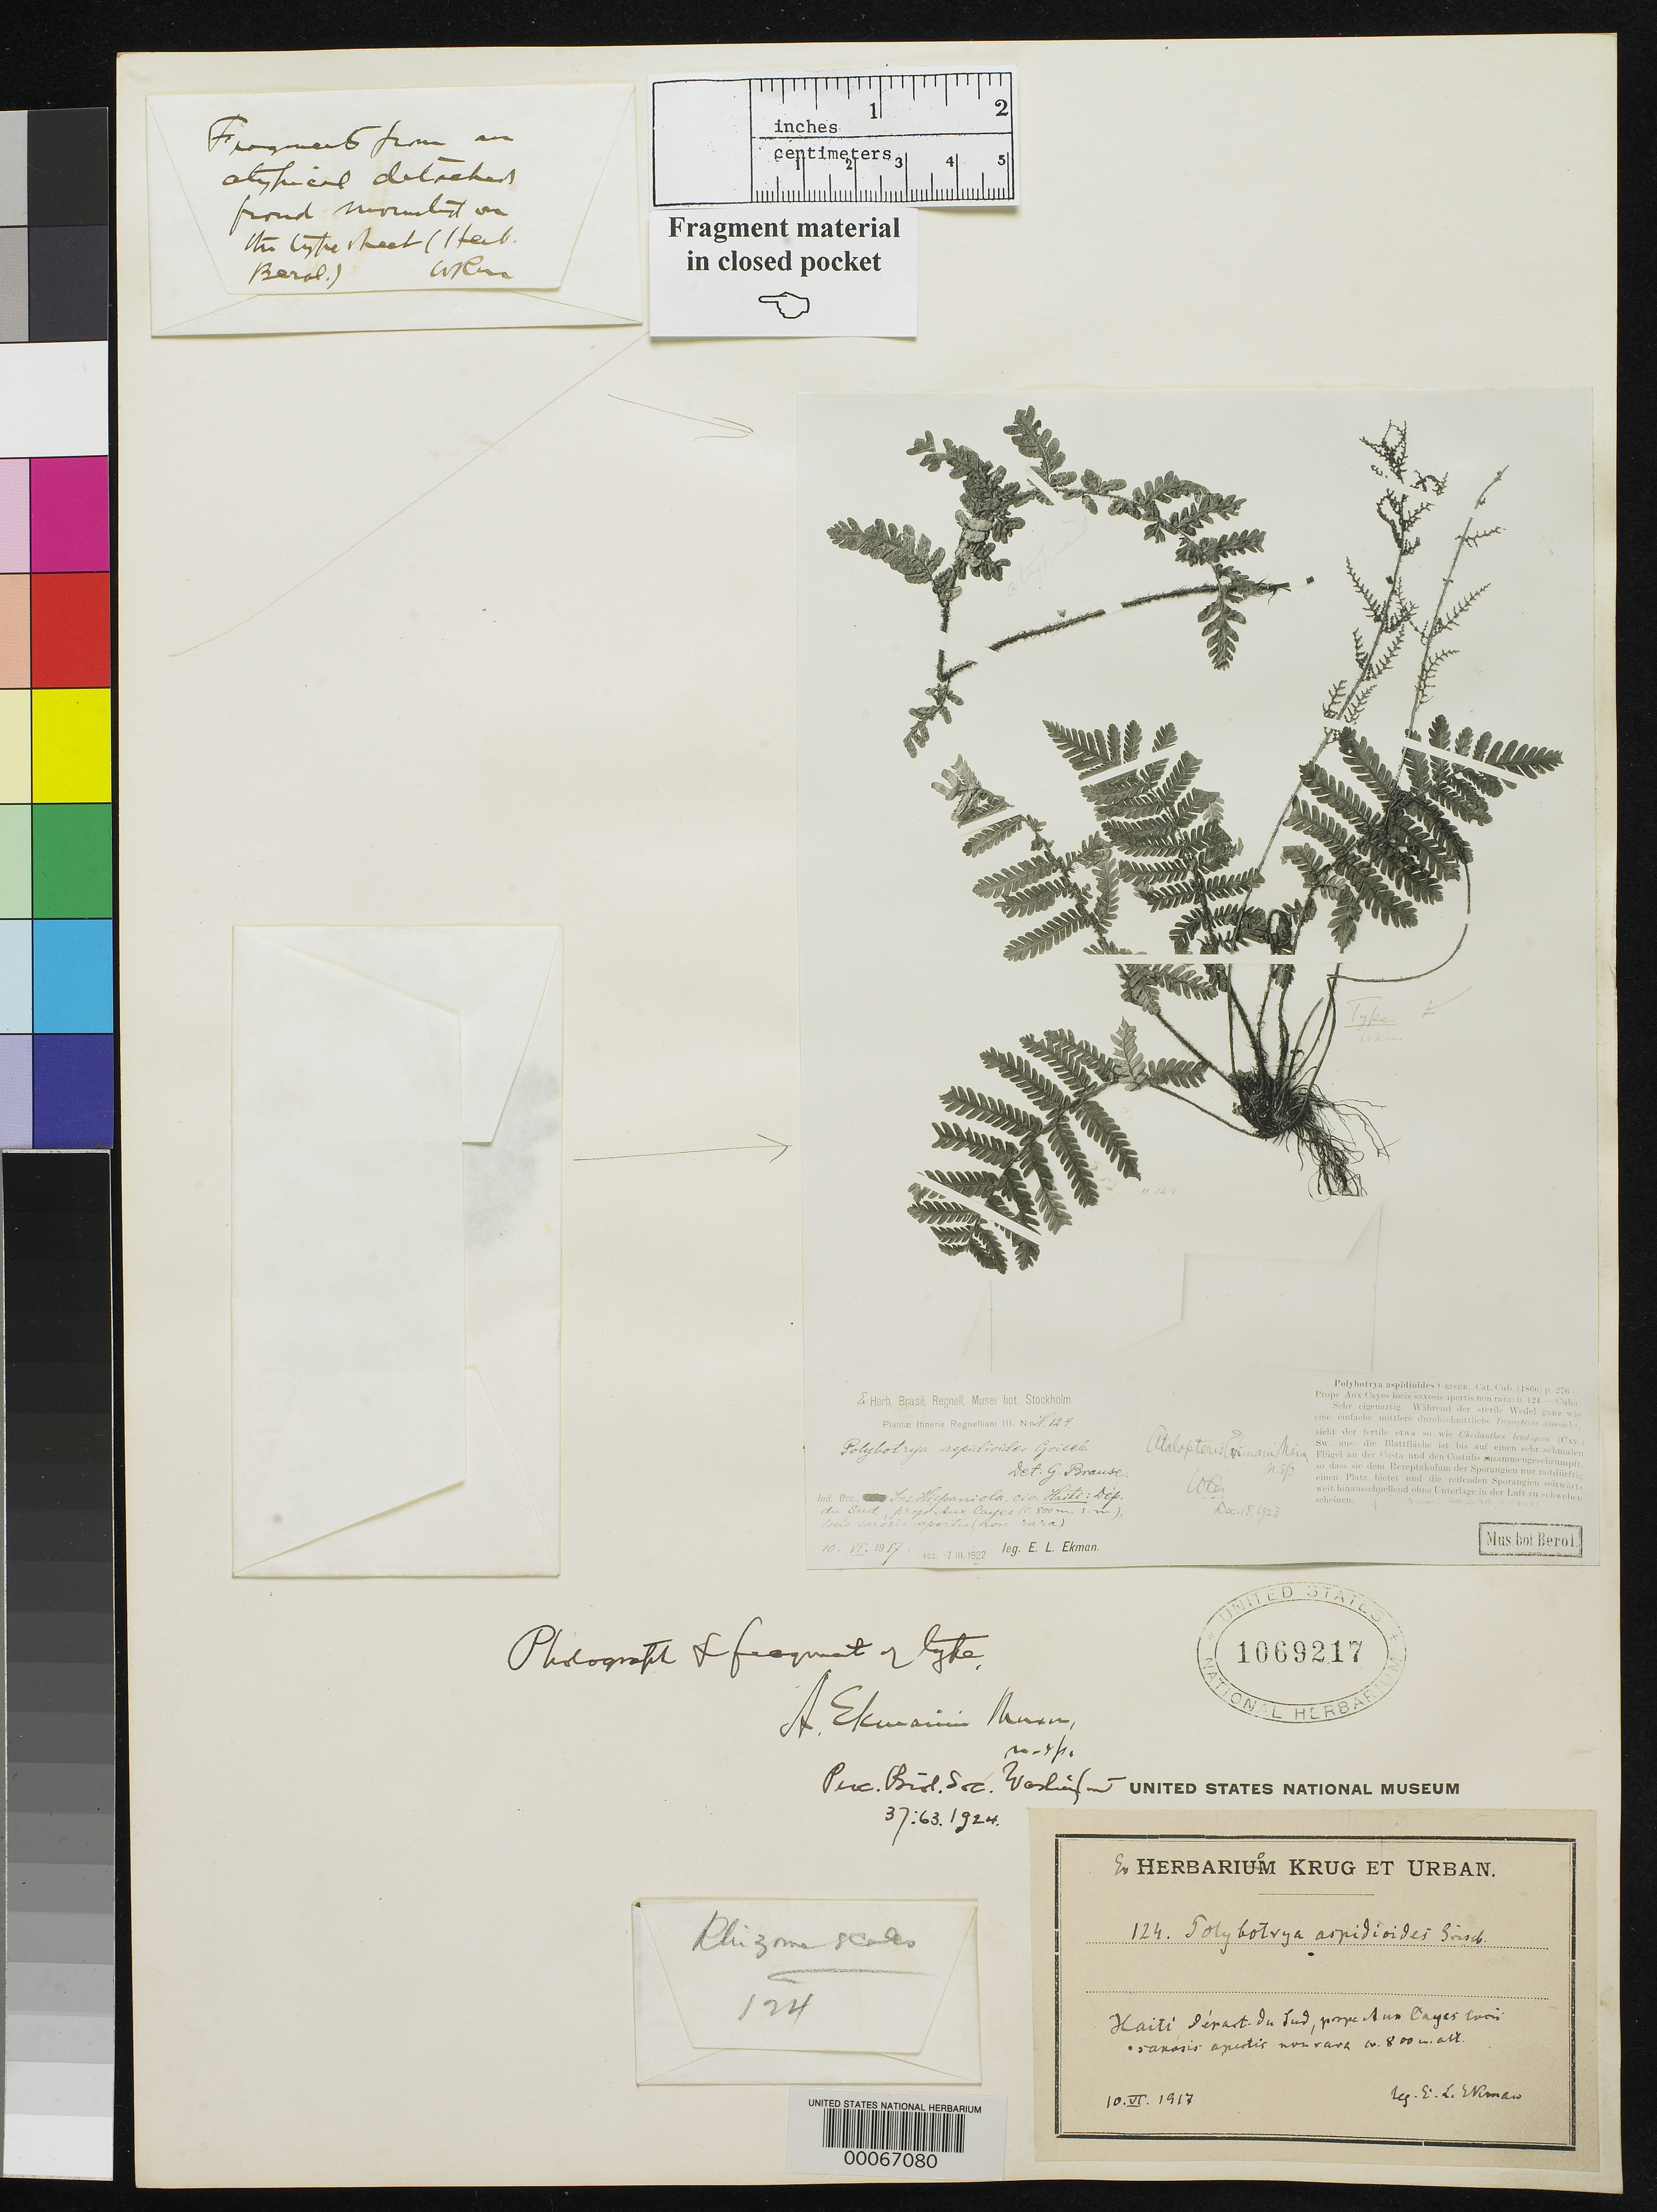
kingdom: Plantae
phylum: Tracheophyta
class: Polypodiopsida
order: Polypodiales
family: Dryopteridaceae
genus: Atalopteris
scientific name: Atalopteris ekmanii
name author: Maxon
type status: Type Fragment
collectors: E. L. Ekman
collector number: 124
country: Haiti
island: Hispaniola Island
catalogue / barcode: US 1069217